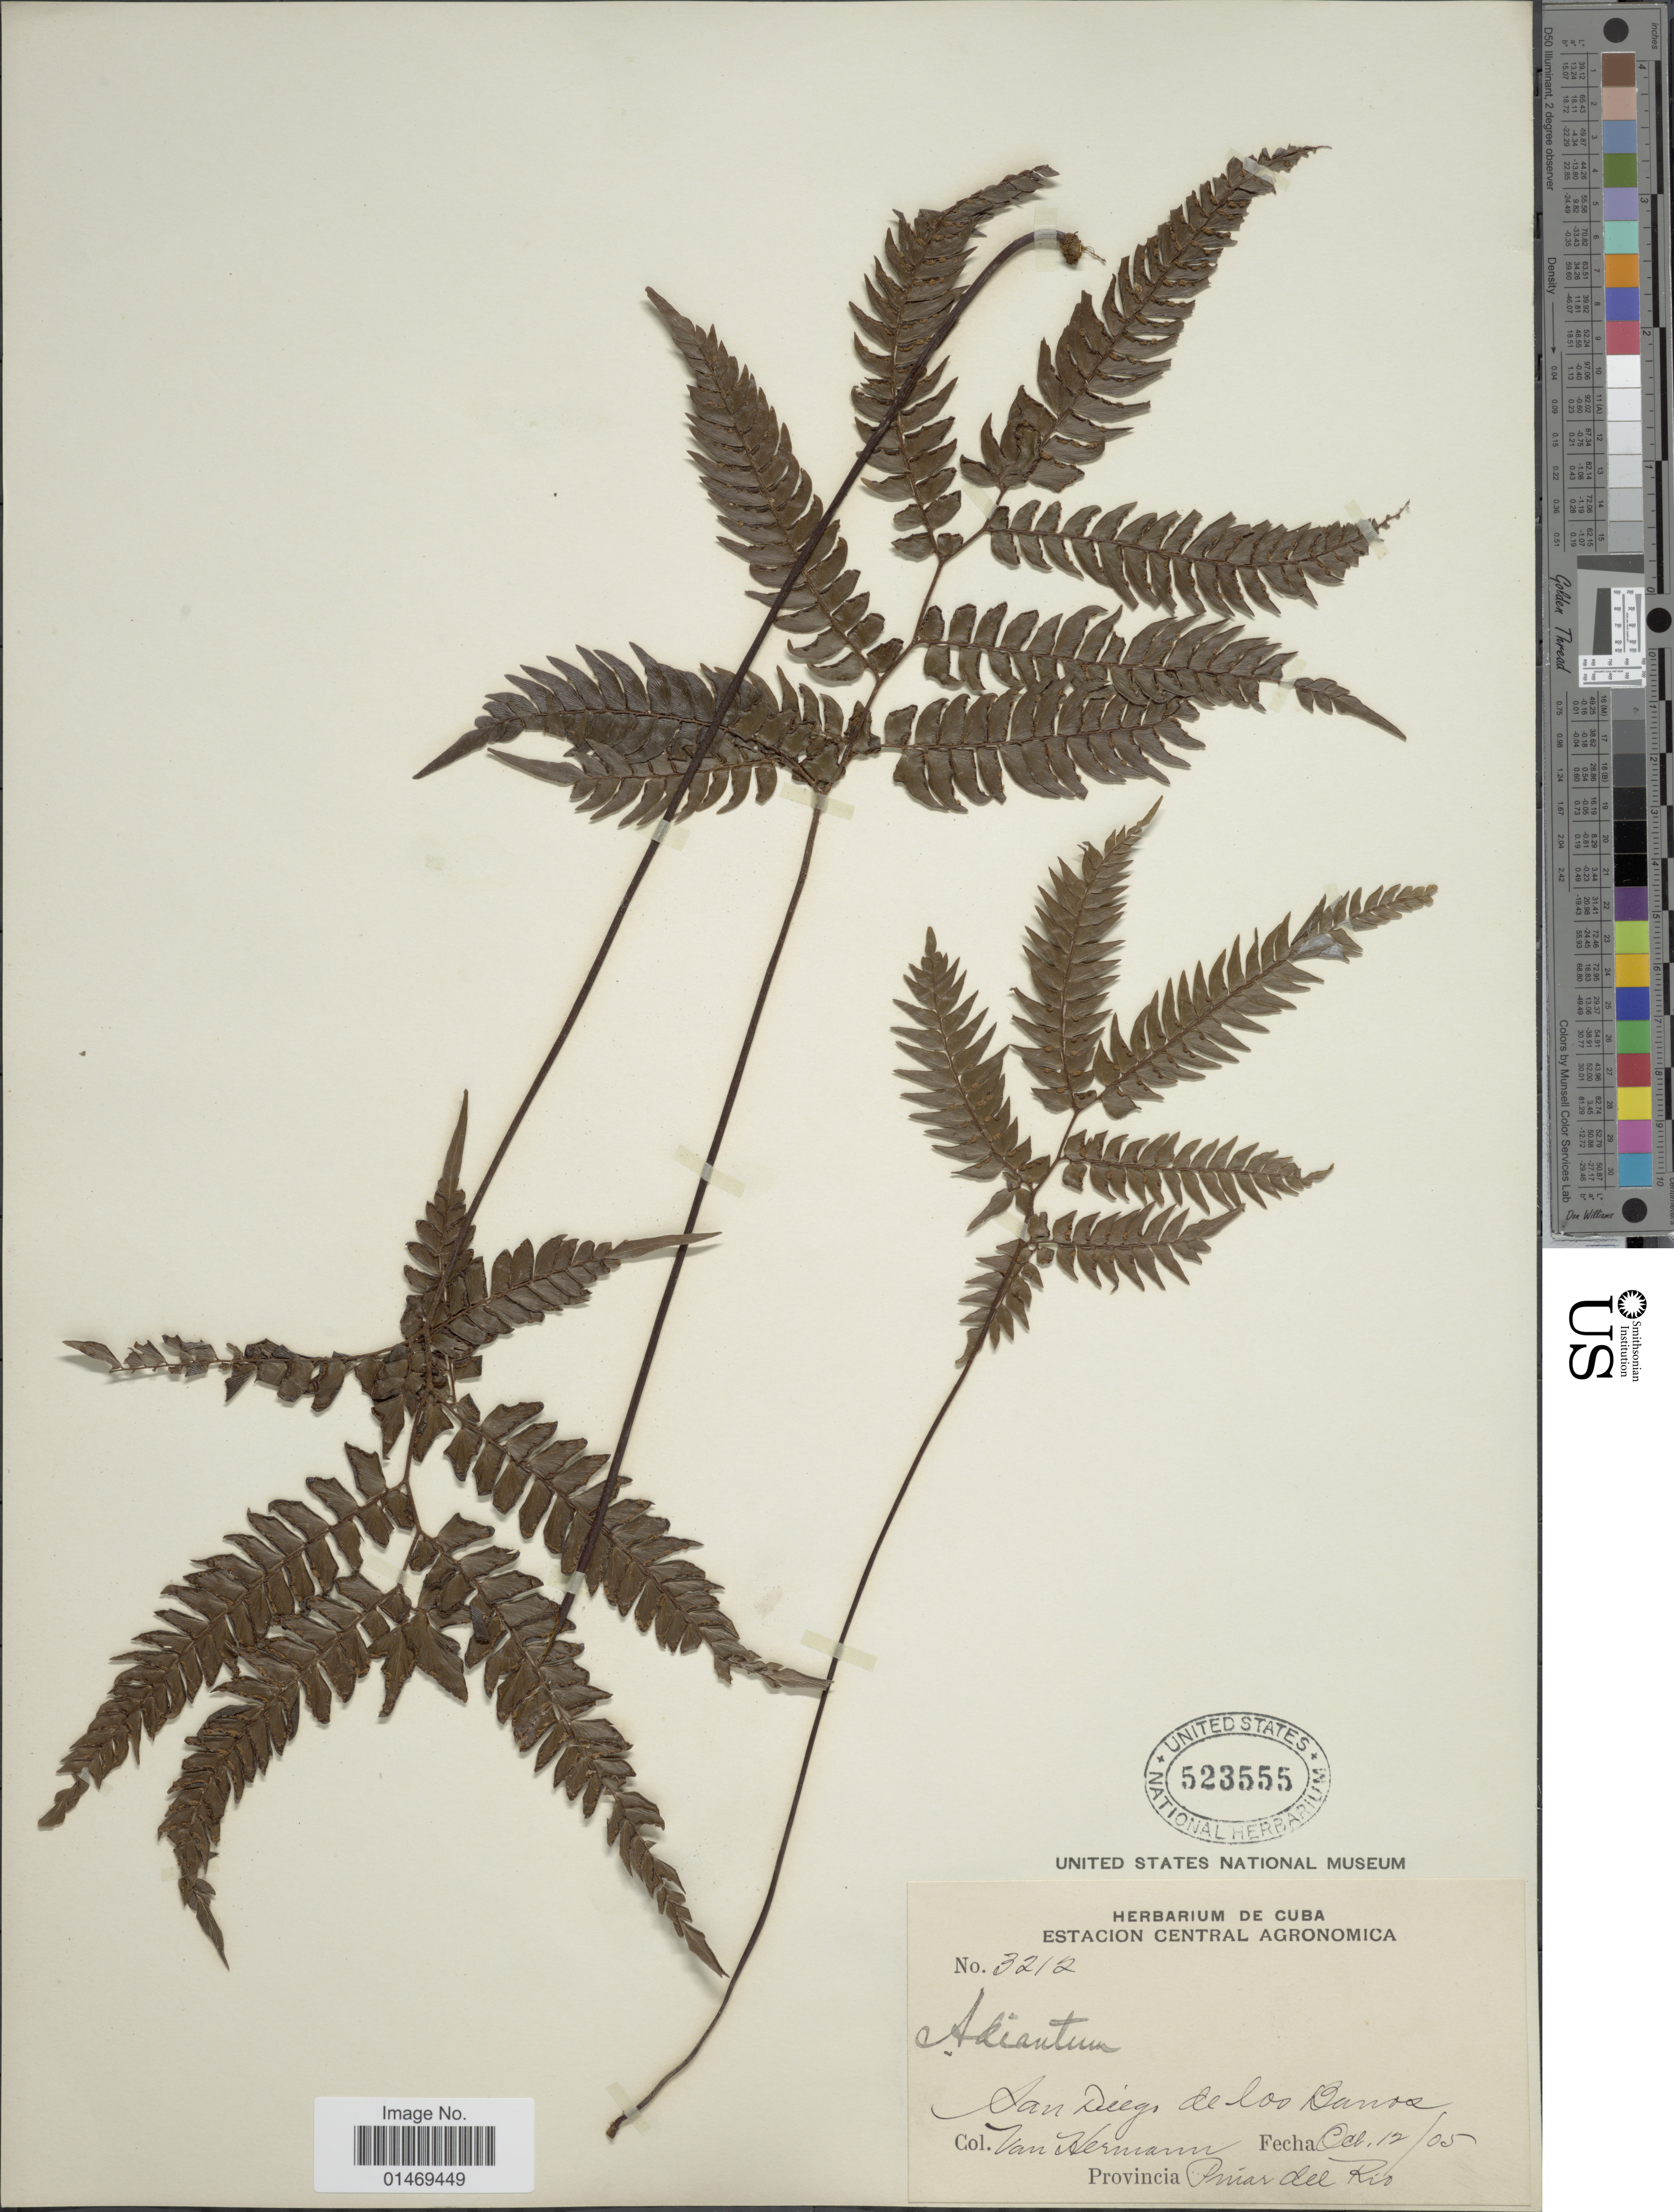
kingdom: Plantae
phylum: Tracheophyta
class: Polypodiopsida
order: Polypodiales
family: Pteridaceae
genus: Adiantum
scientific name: Adiantum pyramidale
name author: (L.) Willd.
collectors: Van Hermann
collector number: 3212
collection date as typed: Transcribed d/m/y: 12/10/5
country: Cuba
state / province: Pinar del Río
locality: San Diego de los Banos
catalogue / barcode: US 523555